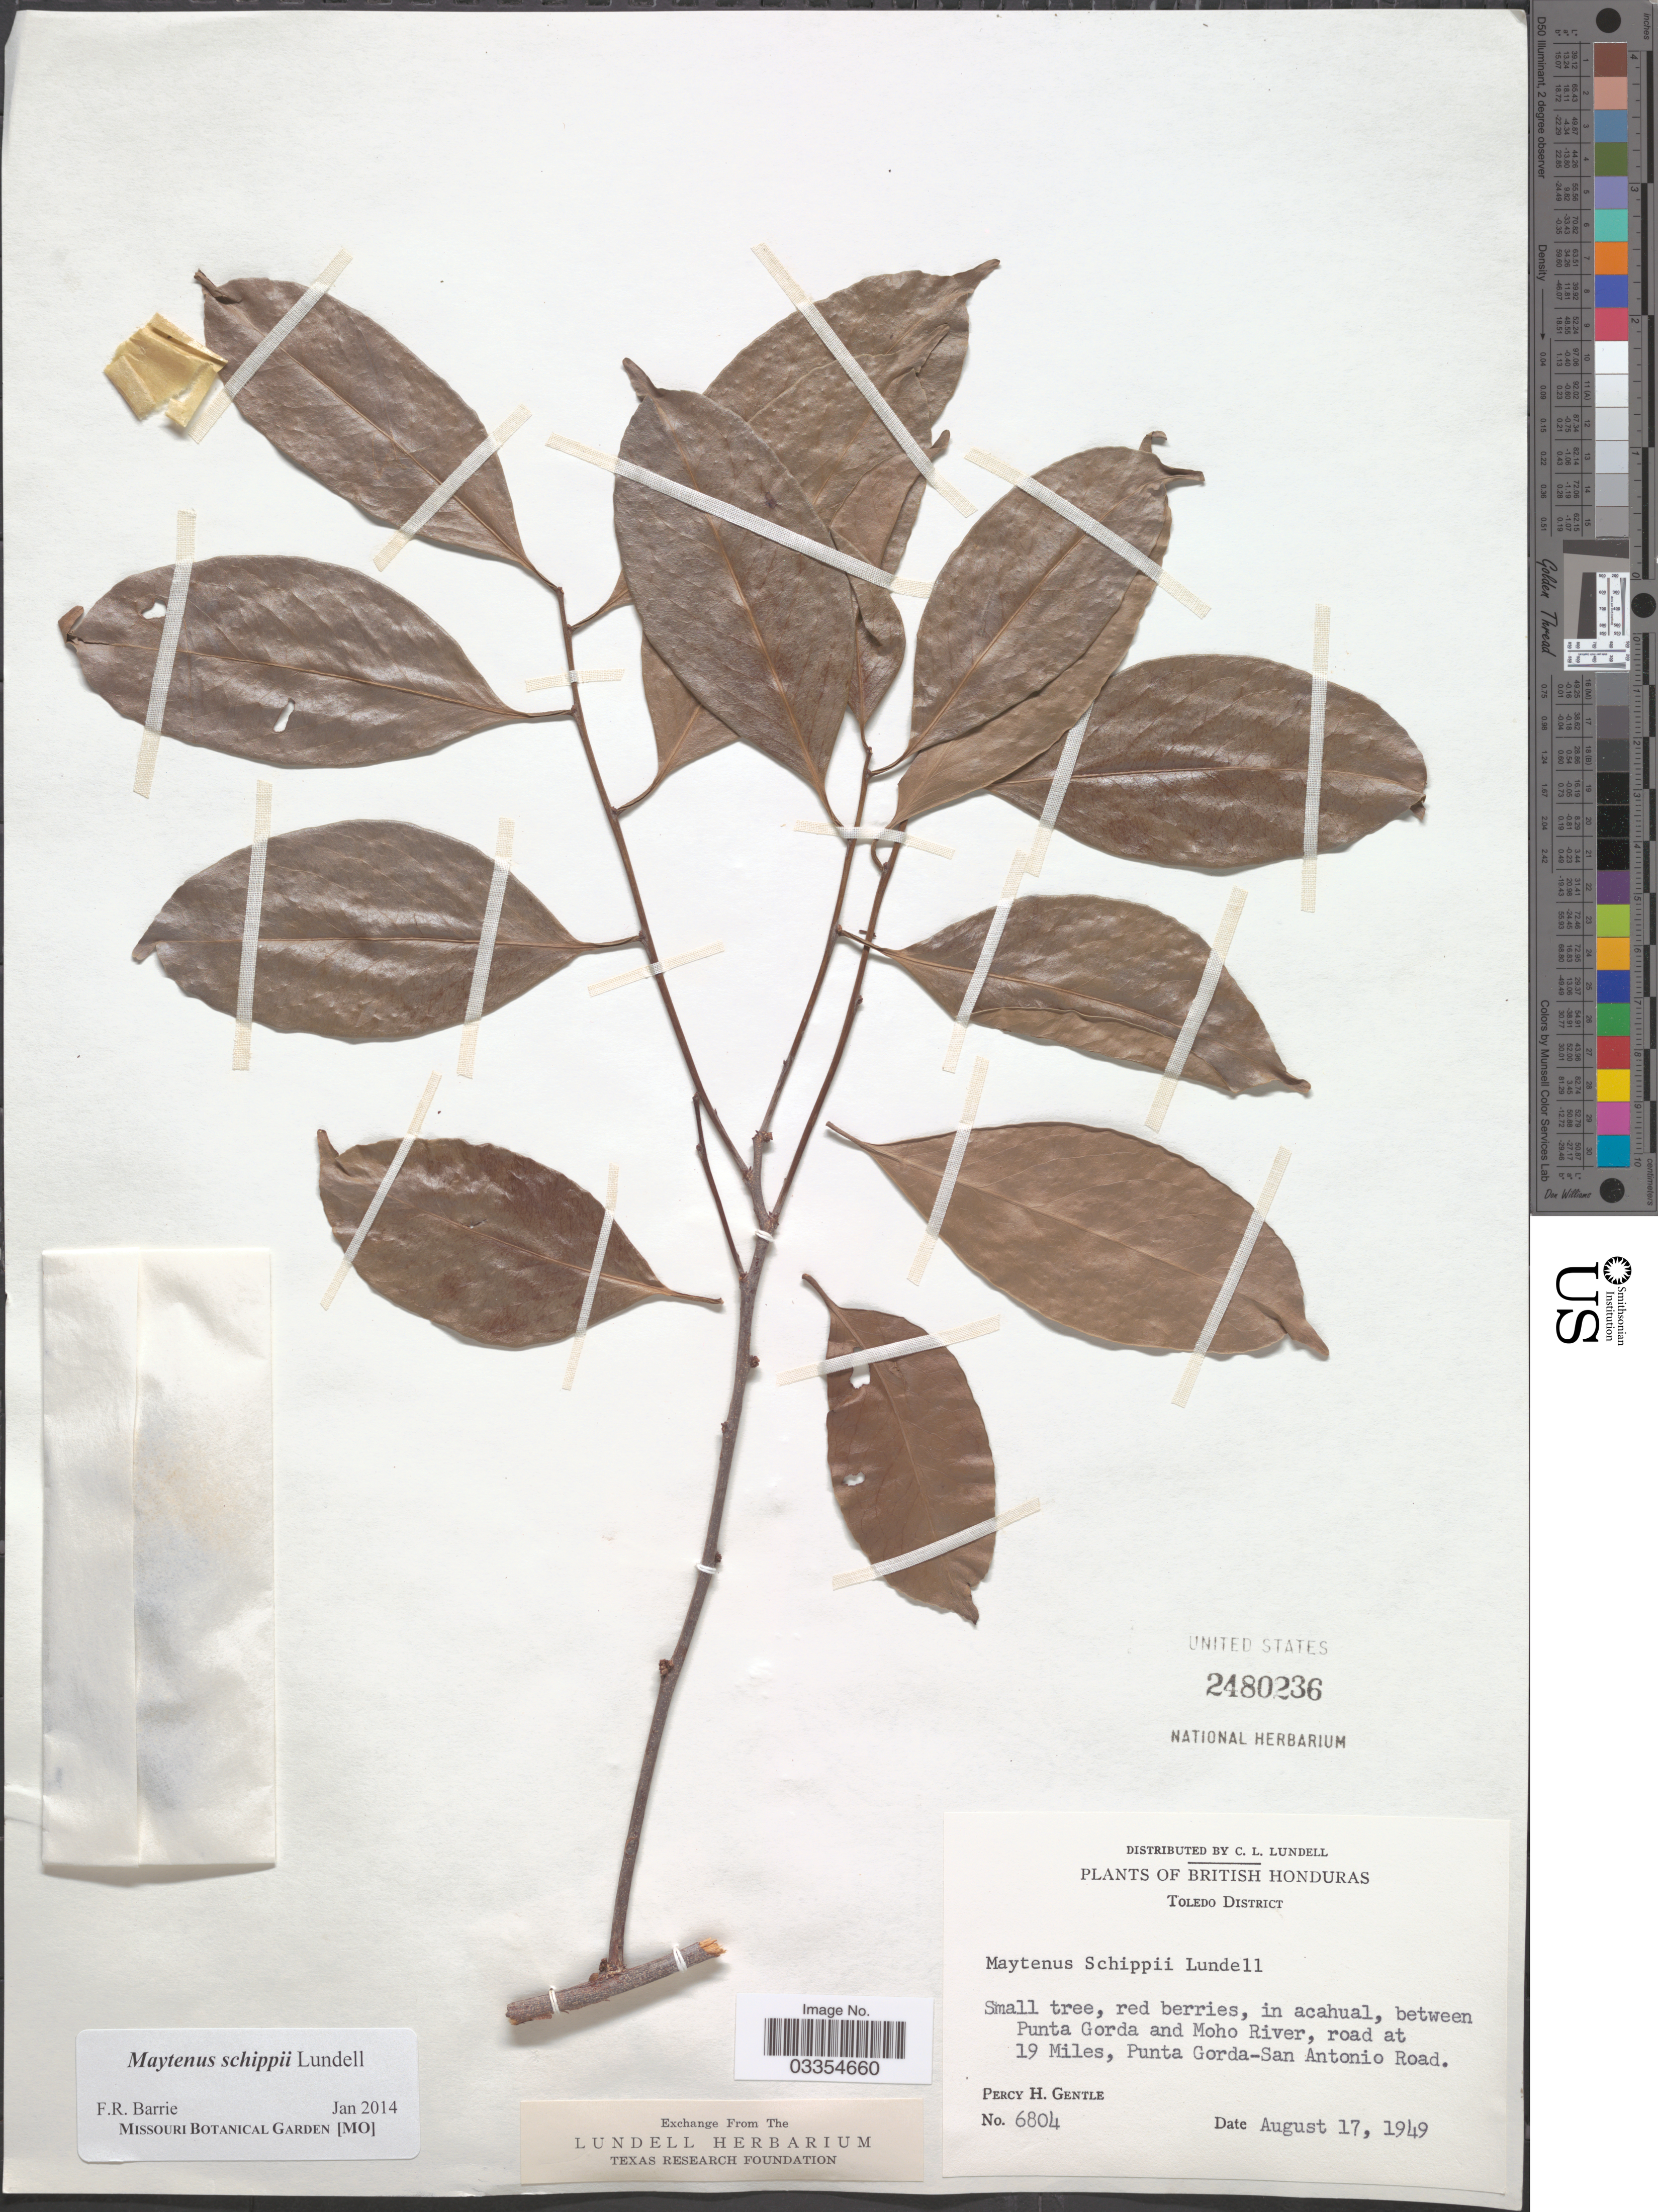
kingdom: Plantae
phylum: Tracheophyta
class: Magnoliopsida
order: Celastrales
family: Celastraceae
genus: Maytenus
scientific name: Maytenus schippii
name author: Lundell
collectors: P. H. Gentle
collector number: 6804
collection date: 1949-08-17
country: Belize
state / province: Toledo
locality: British Honduras. Toledo District. Between Punta Gorda and Moho River, road at 19 Miles, Punta Gorda-San Antonio Road.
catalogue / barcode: US 2480236